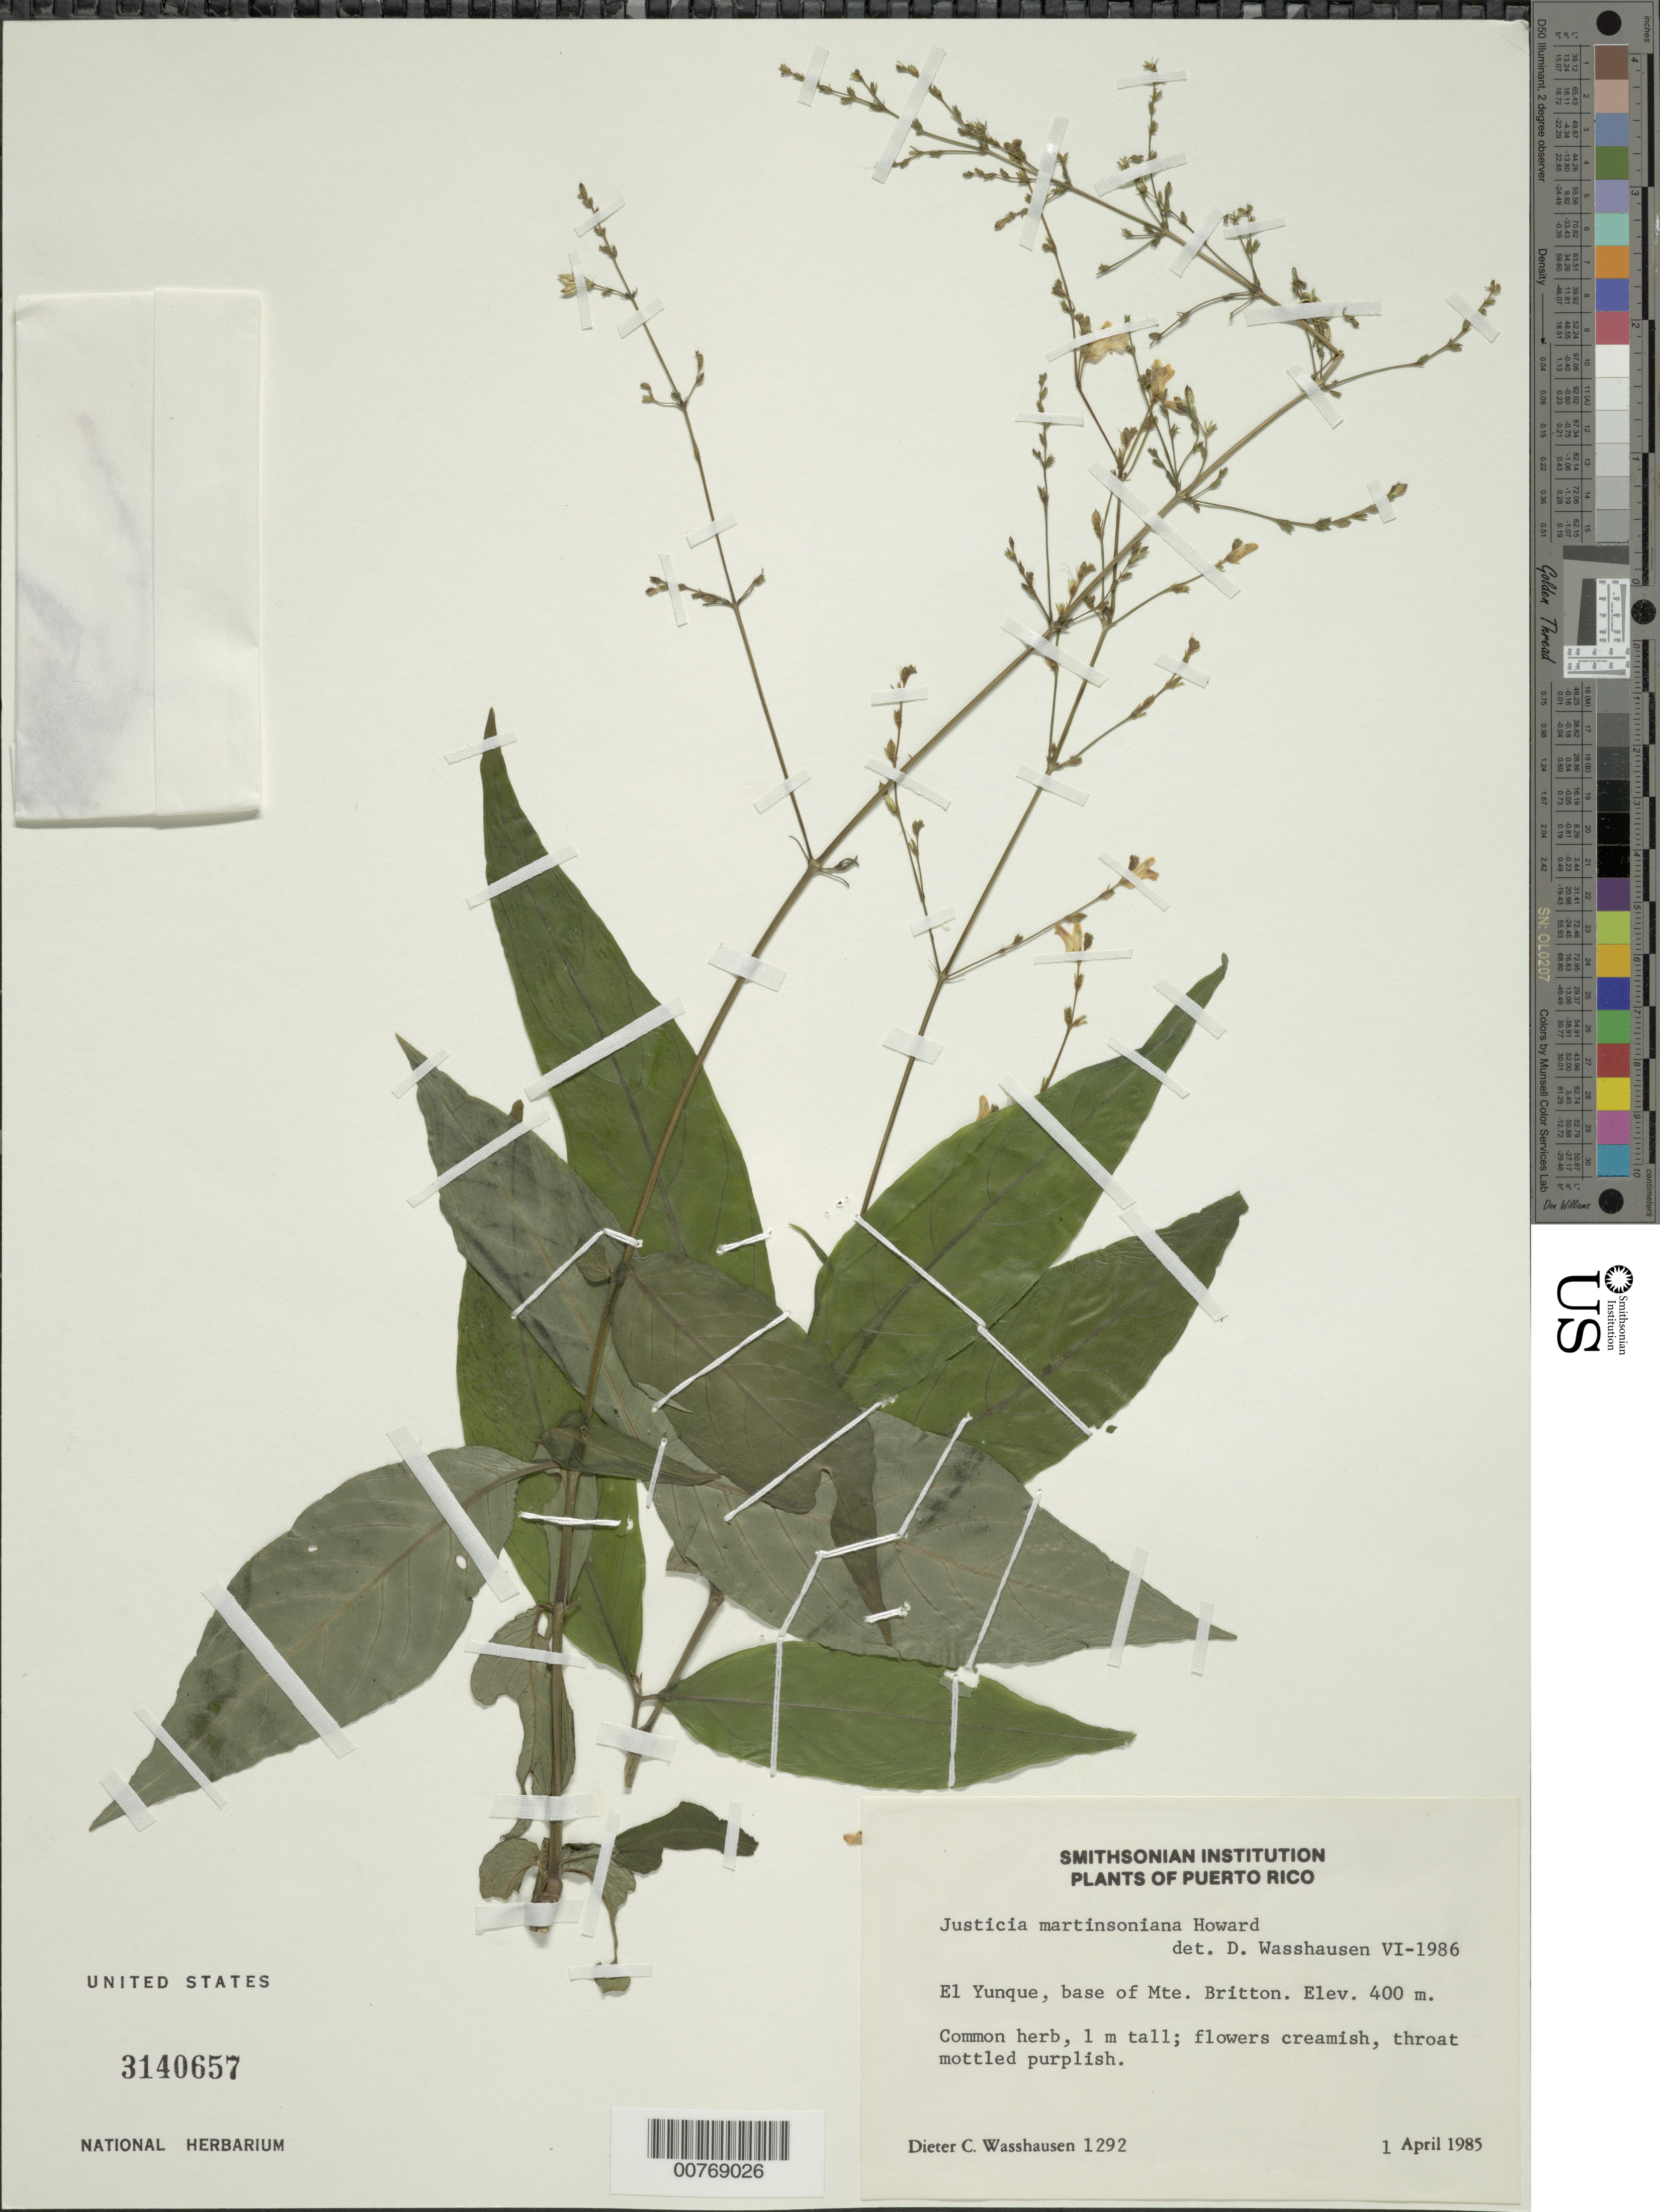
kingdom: Plantae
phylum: Tracheophyta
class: Magnoliopsida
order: Lamiales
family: Acanthaceae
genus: Justicia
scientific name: Justicia martinsoniana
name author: R.A. Howard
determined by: Wasshausen, Dieter C., (BOT), Smithsonian Institution - National Museum of Natural History (UNITED STATES)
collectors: D. C. Wasshausen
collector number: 1292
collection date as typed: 01 Apr 1985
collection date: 1985-04-01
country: Puerto Rico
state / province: Río Grande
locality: El Yunque, base of Mte. Britton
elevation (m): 400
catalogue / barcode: US 3140657